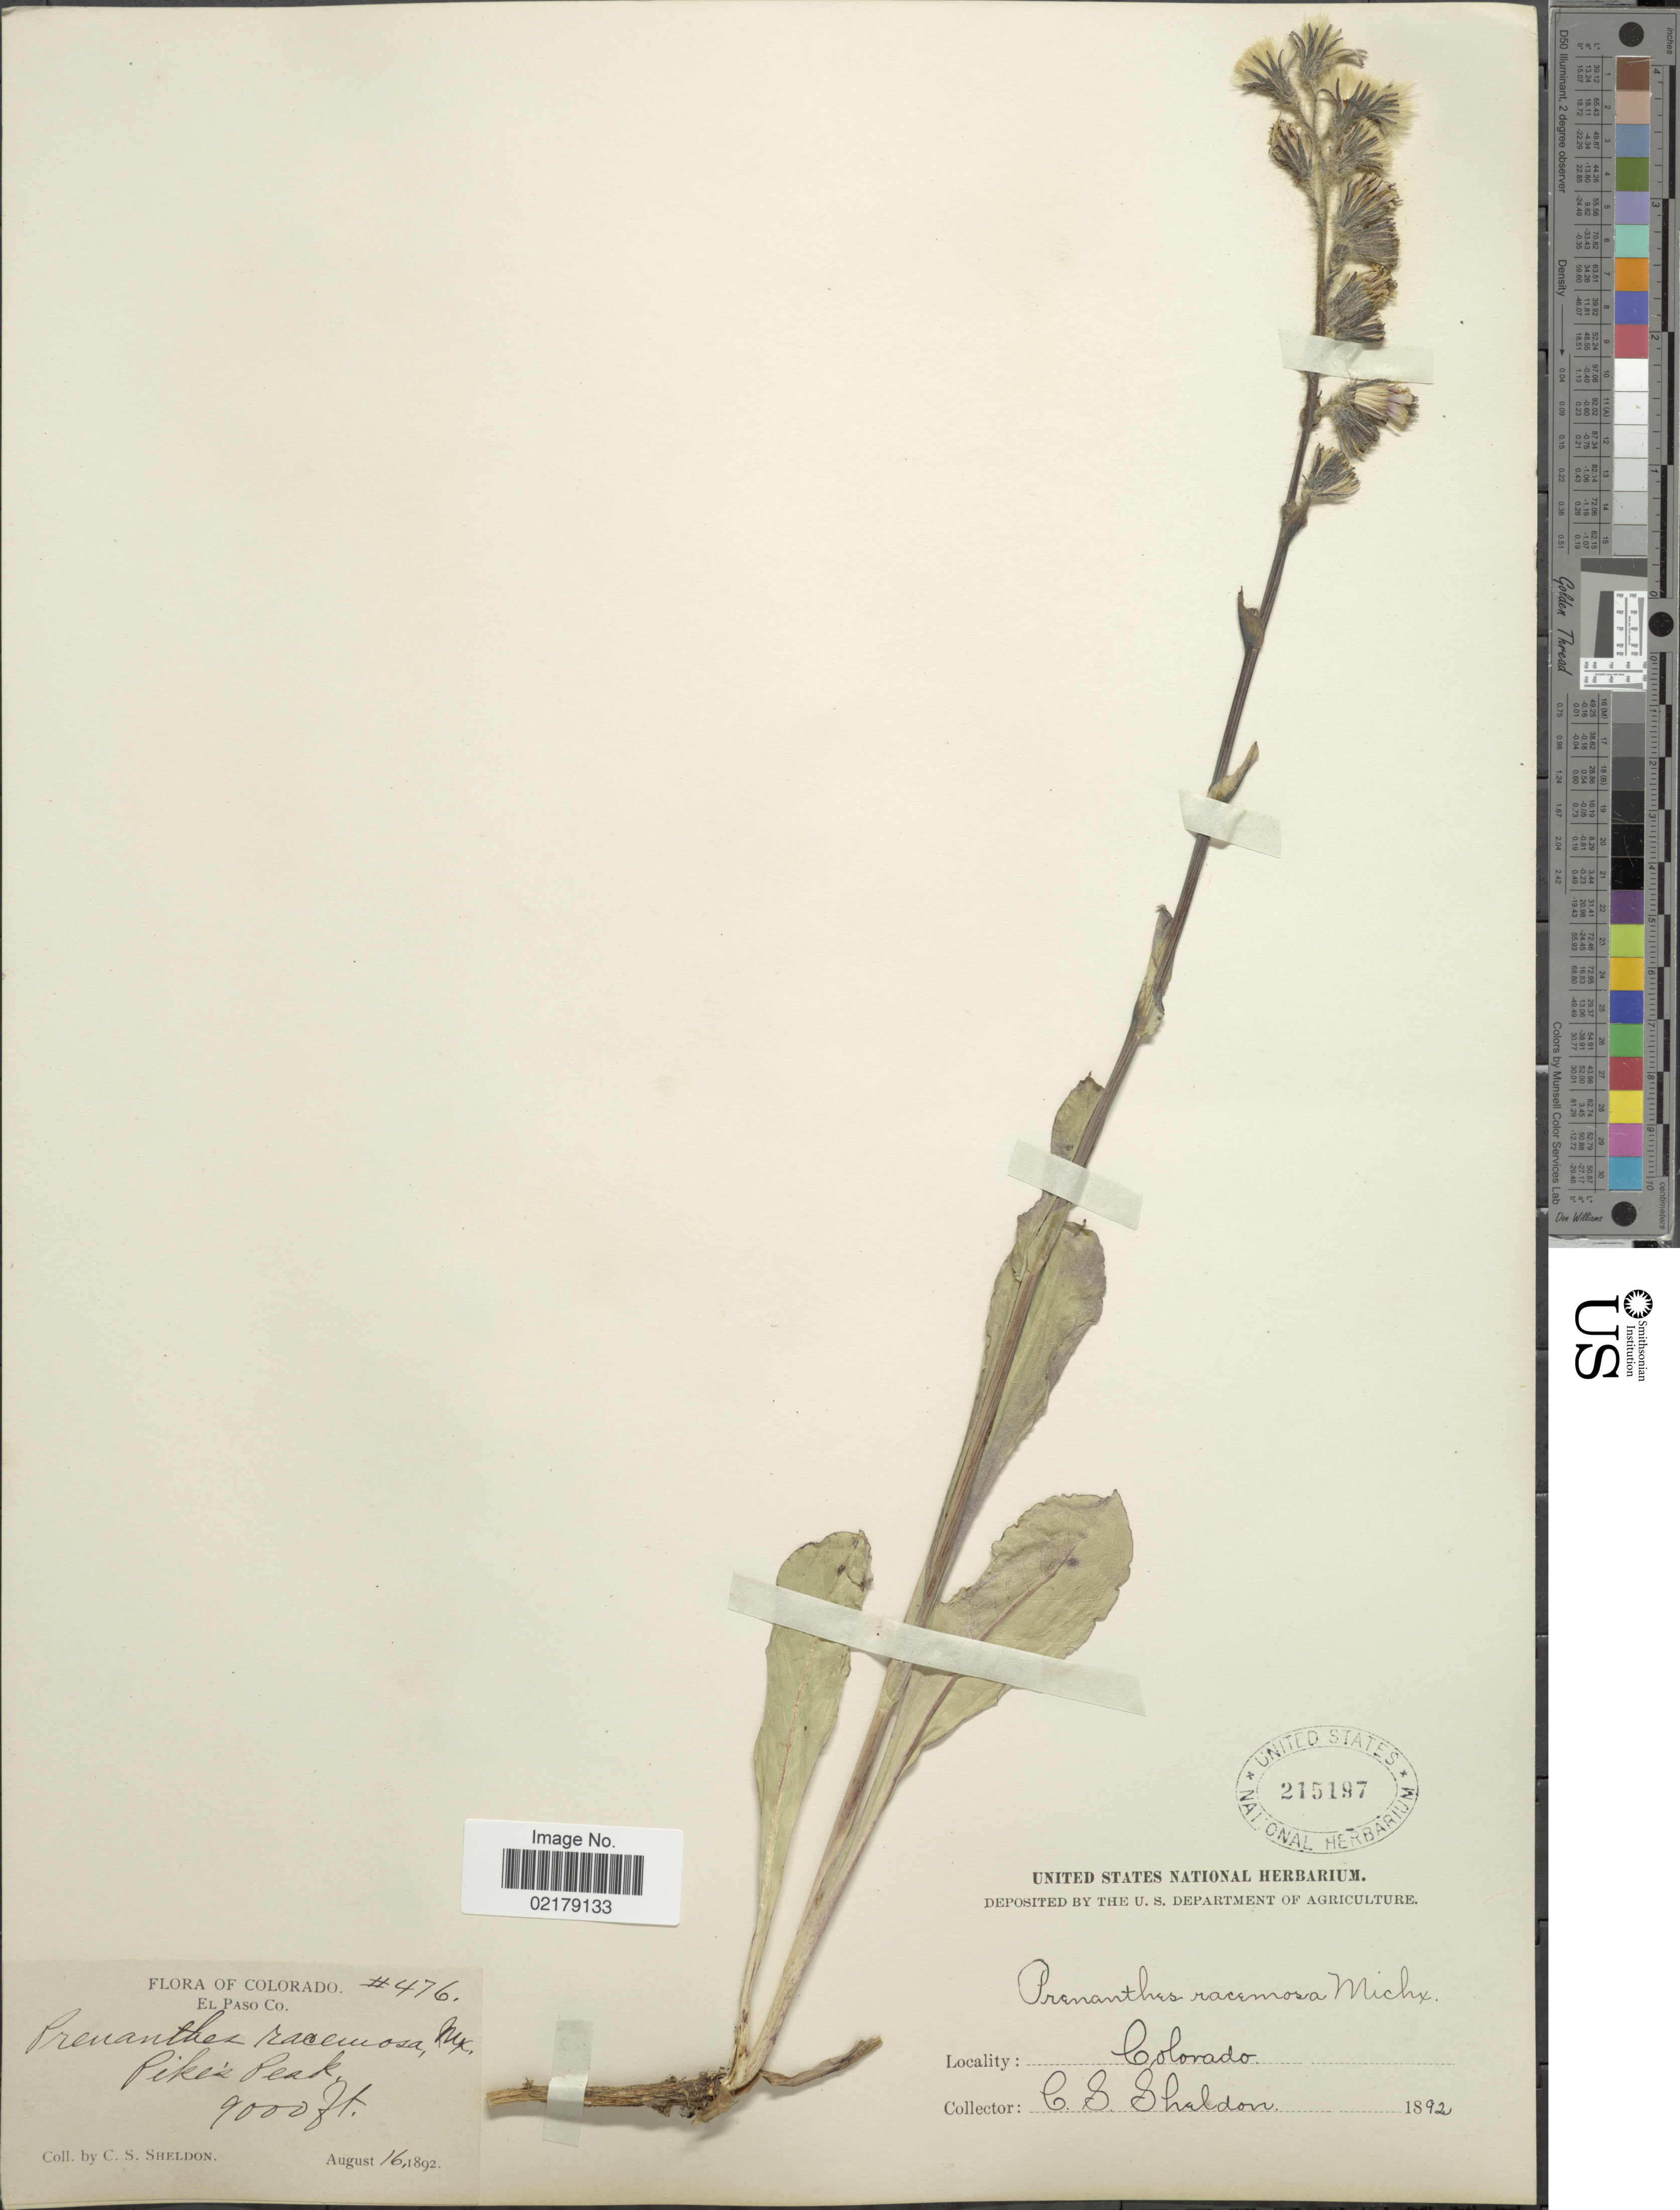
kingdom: Plantae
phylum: Tracheophyta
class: Magnoliopsida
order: Asterales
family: Asteraceae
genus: Nabalus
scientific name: Nabalus racemosus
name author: (Michx.) Hook.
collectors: C. S. Sheldon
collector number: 476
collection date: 1892-08-16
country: United States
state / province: Colorado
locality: El Paso Co, Pikes Peak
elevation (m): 2743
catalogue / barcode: US 215197